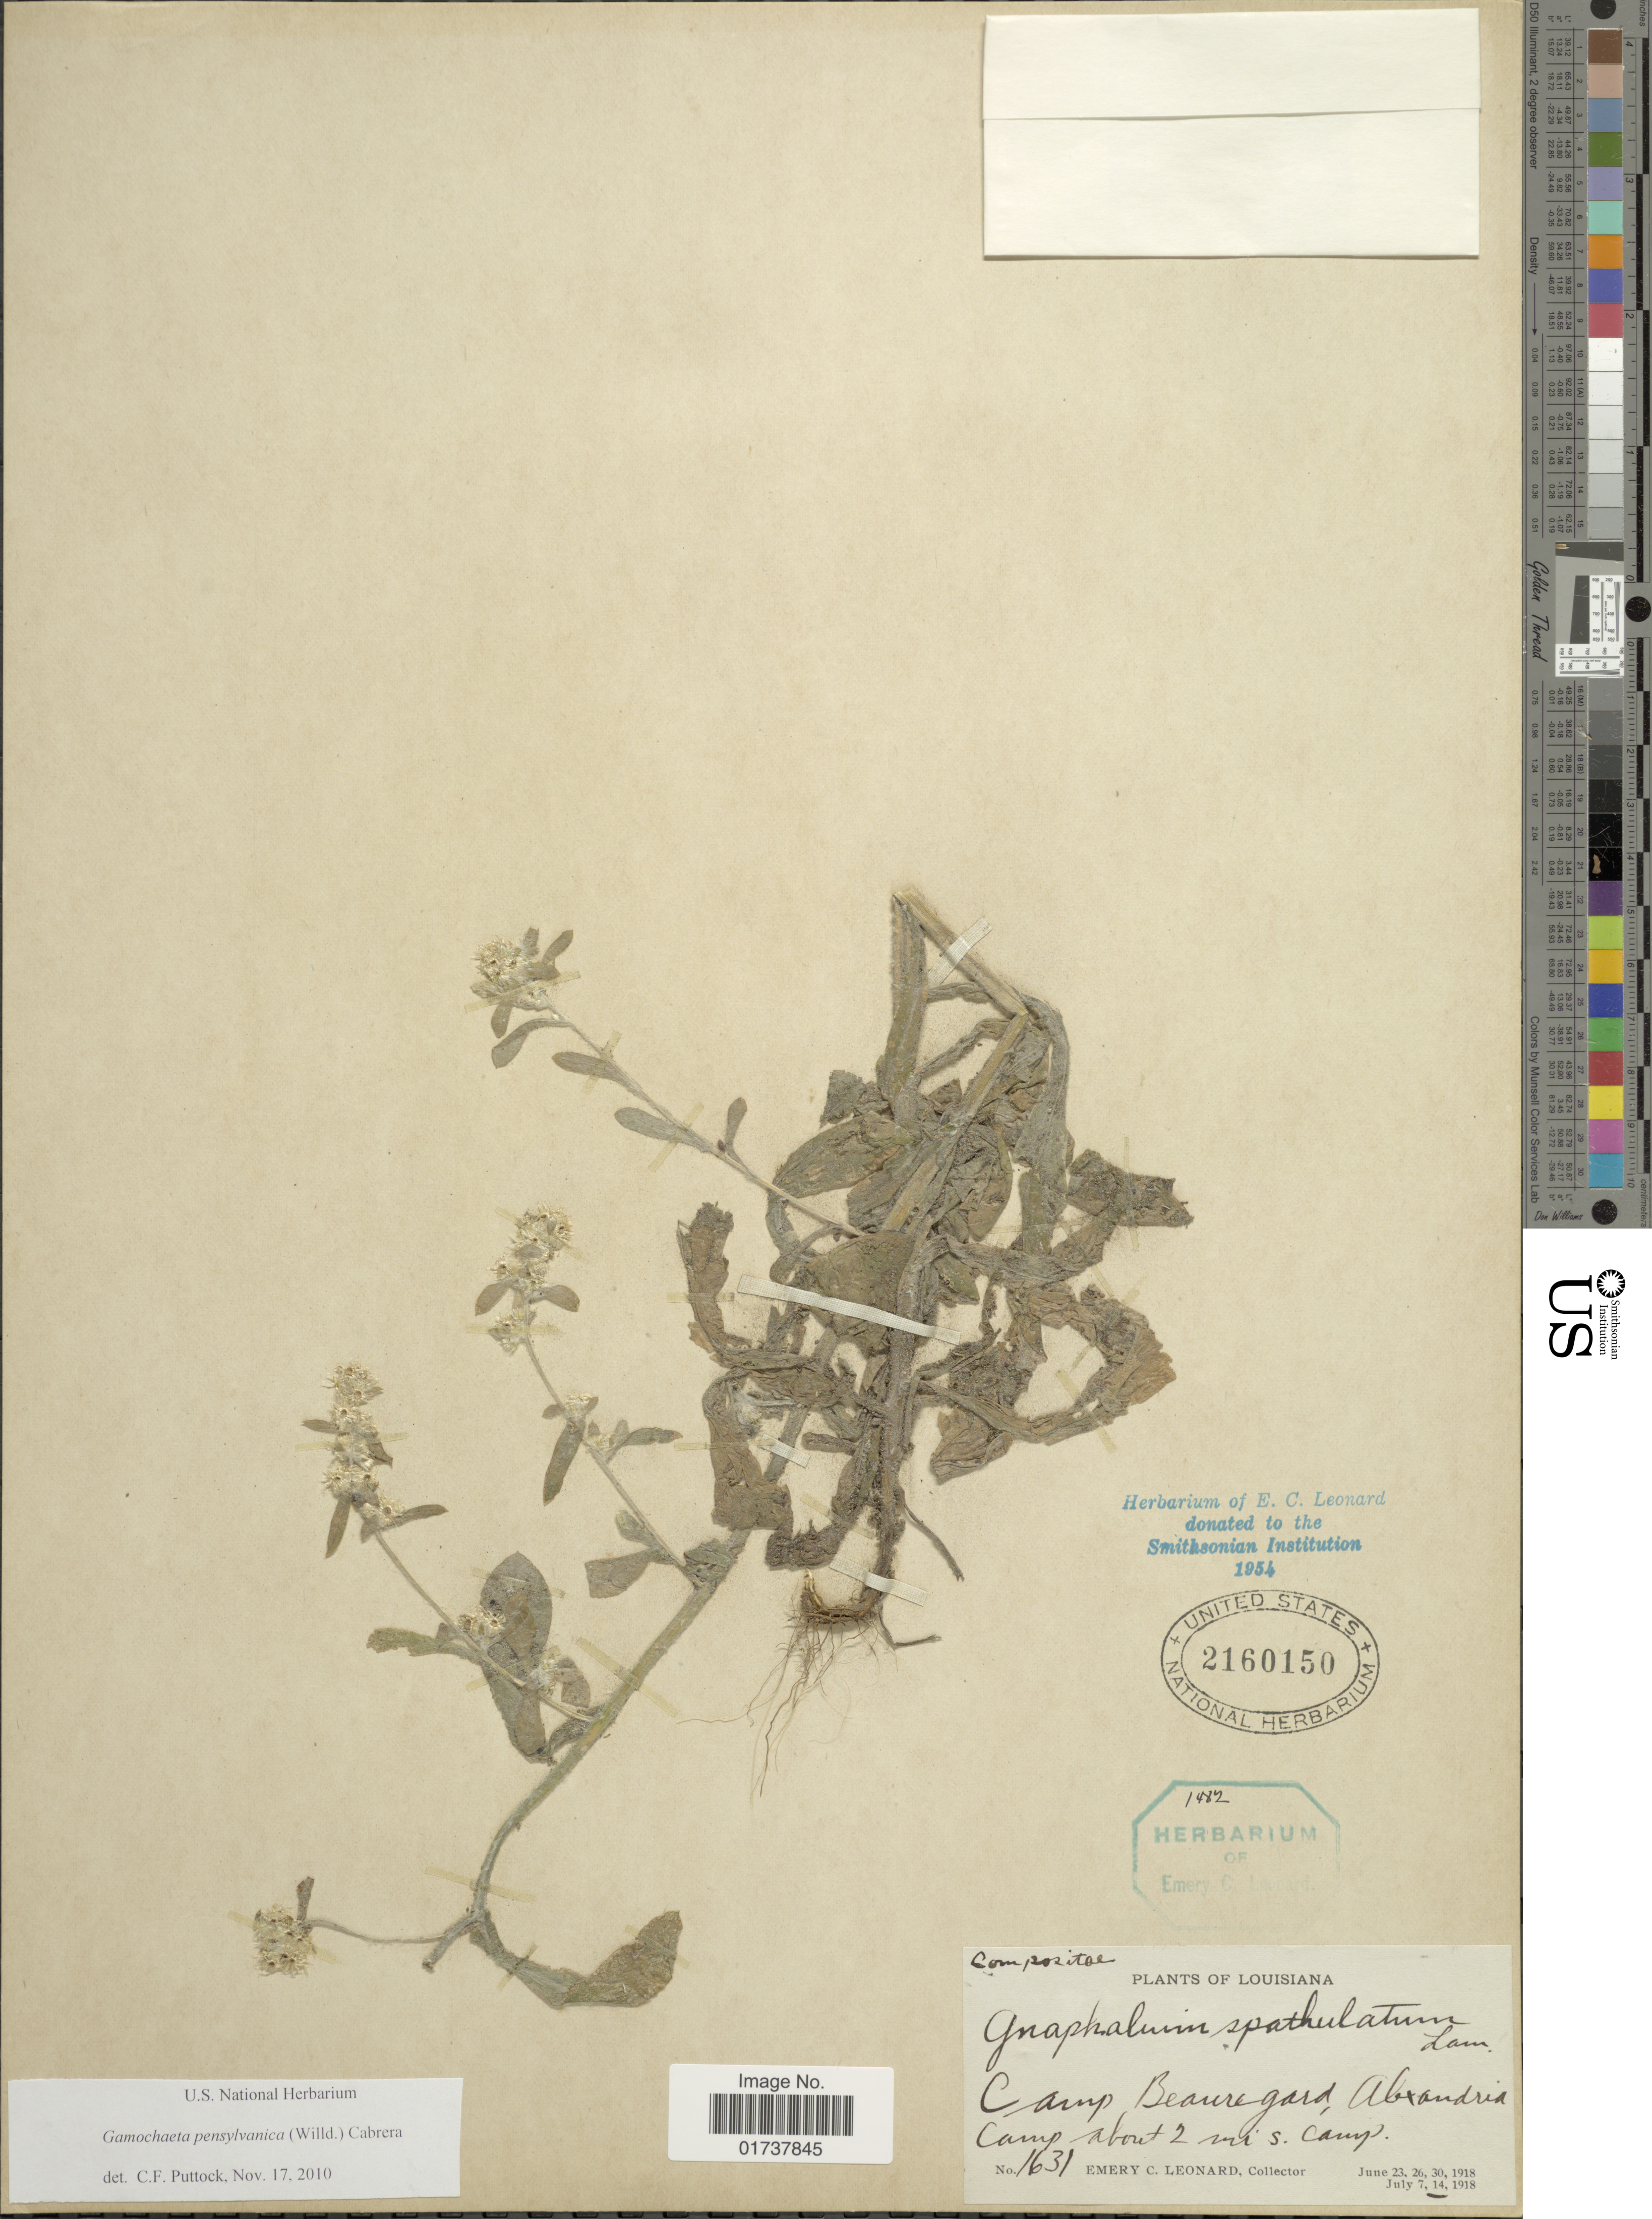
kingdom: Plantae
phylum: Tracheophyta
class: Magnoliopsida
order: Asterales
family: Asteraceae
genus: Gamochaeta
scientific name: Gamochaeta pensylvanica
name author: (Willd.) Cabrera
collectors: E. C. Leonard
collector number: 1631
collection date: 1918-07-14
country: United States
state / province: Louisiana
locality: Camp Beauregard, Alexandria, Camp about 2 mi. s. camp.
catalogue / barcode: US 2160150